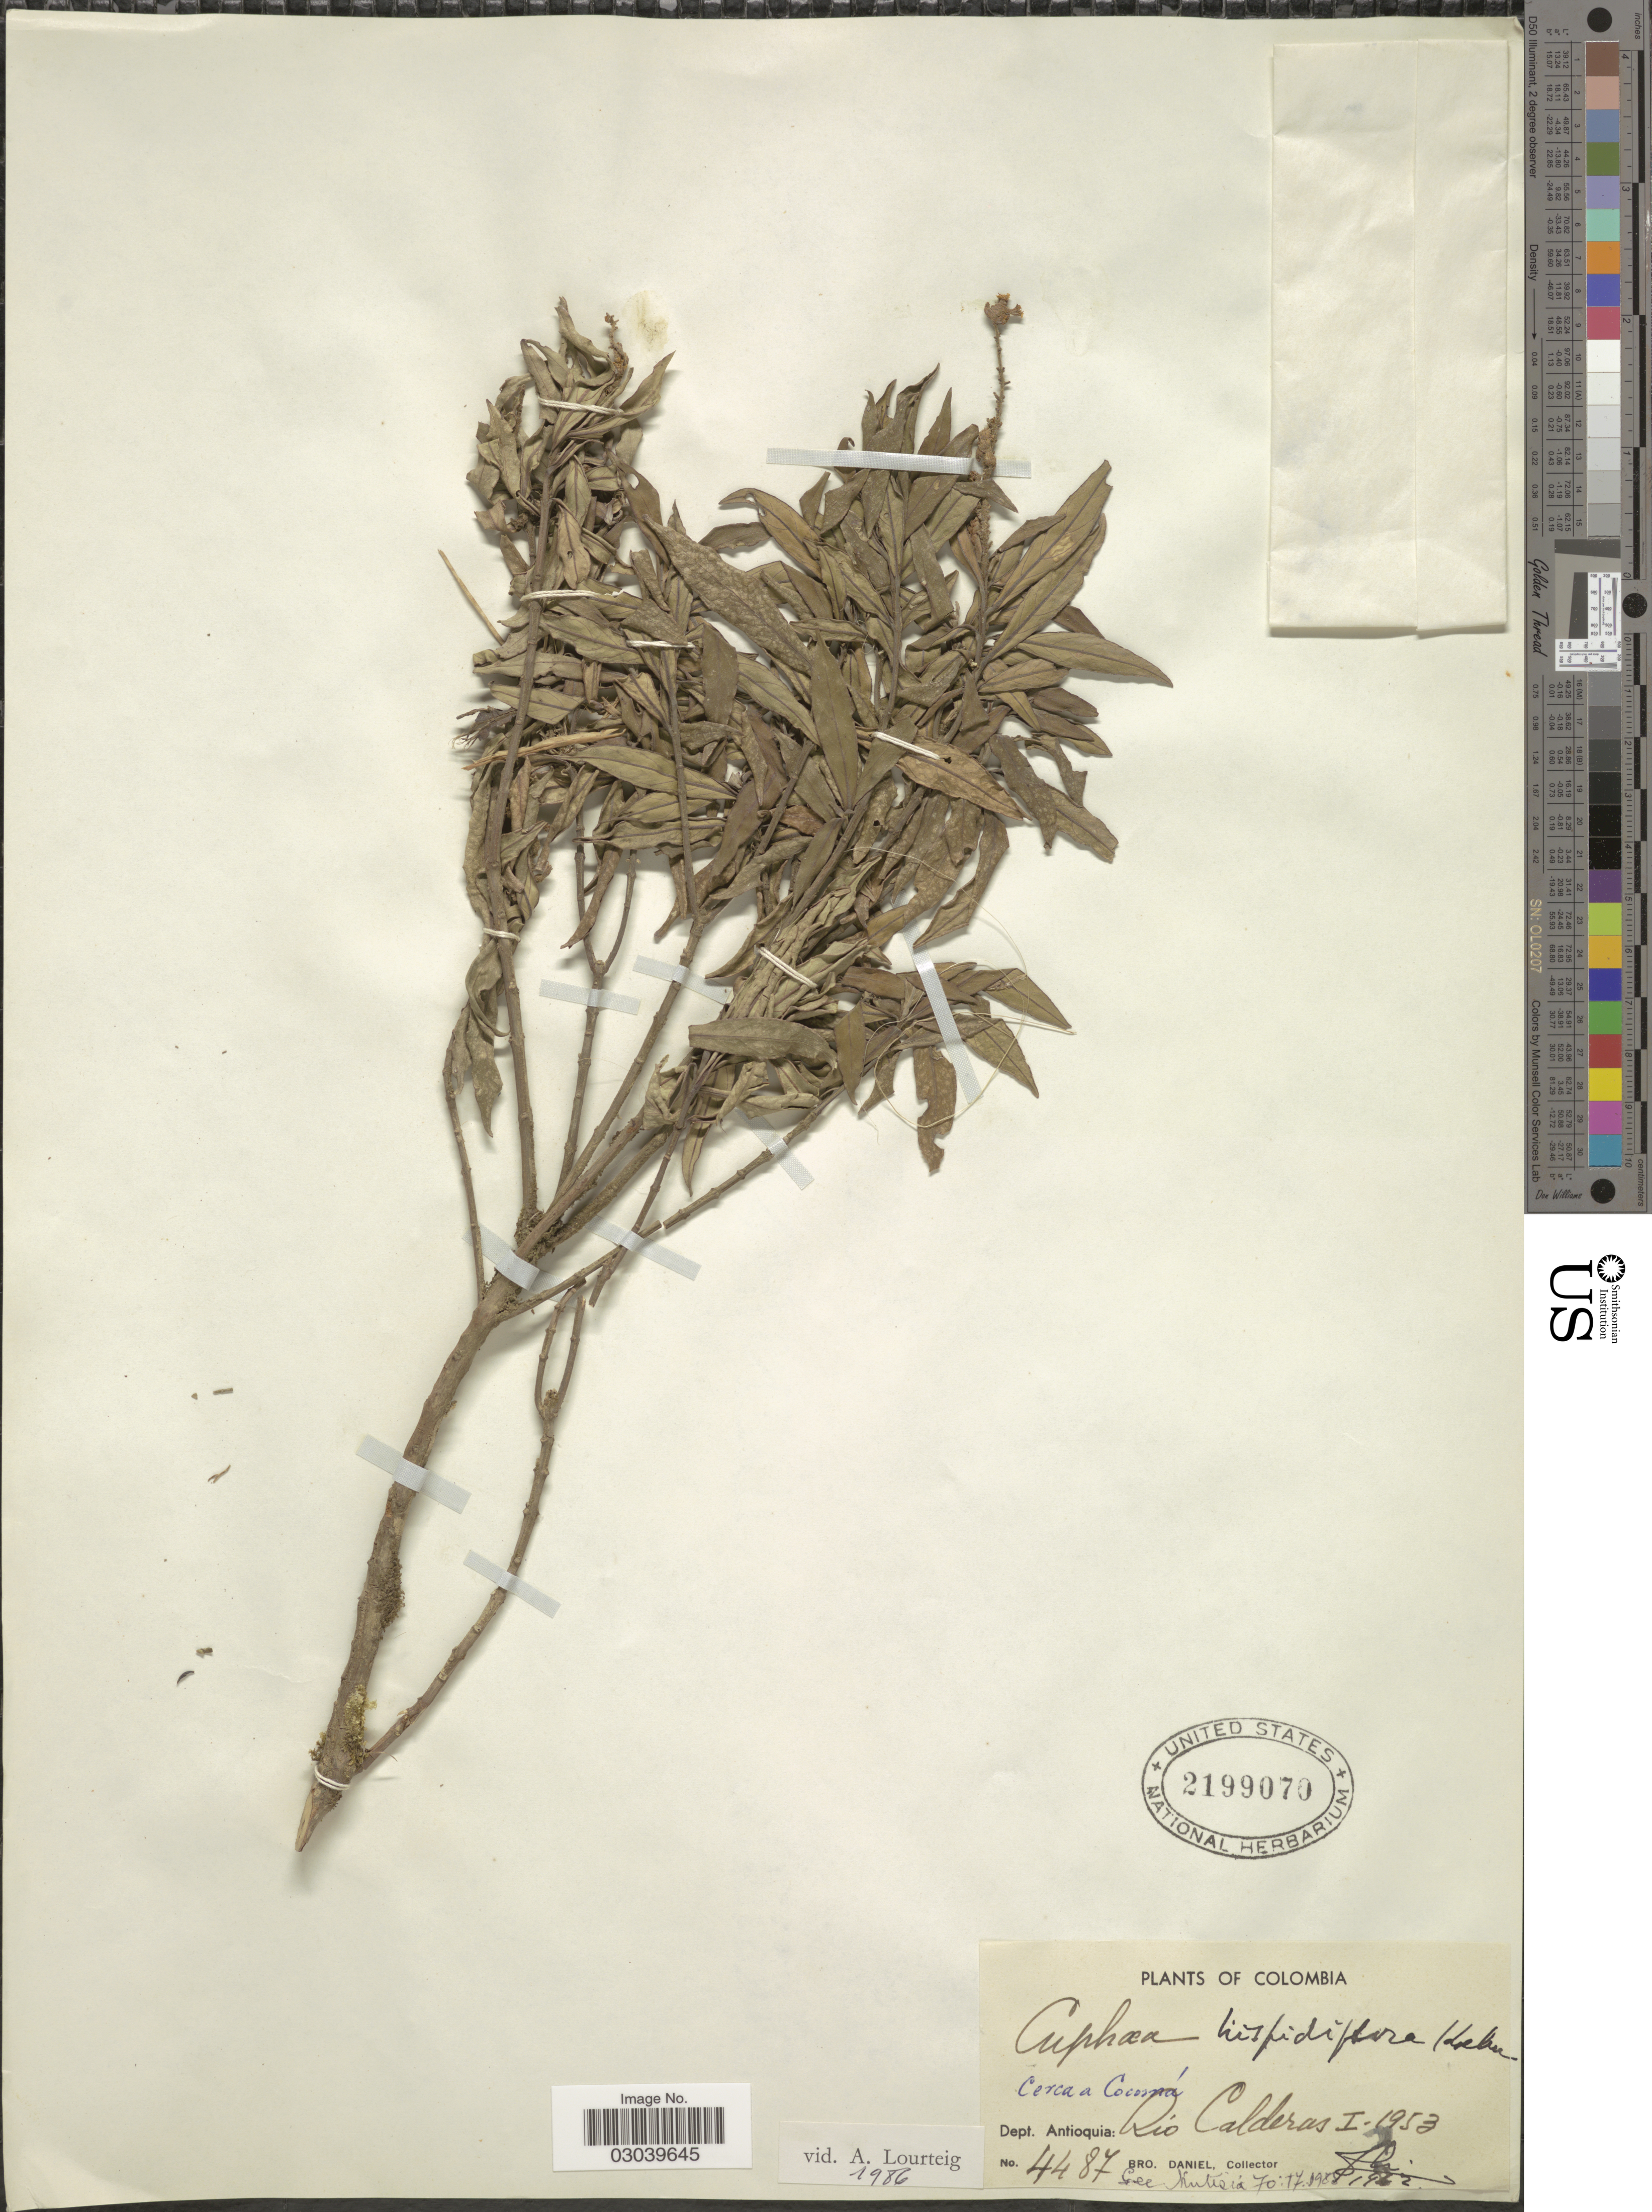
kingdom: Plantae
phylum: Tracheophyta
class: Magnoliopsida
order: Myrtales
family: Lythraceae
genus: Cuphea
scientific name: Cuphea hispidiflora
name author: Koehne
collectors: Bro. Daniel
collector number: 4487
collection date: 1953-01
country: Colombia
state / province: Antioquia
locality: Cerca a Cocomá. Dept. Antioquia: Río Calderas.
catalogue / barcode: US 2199070